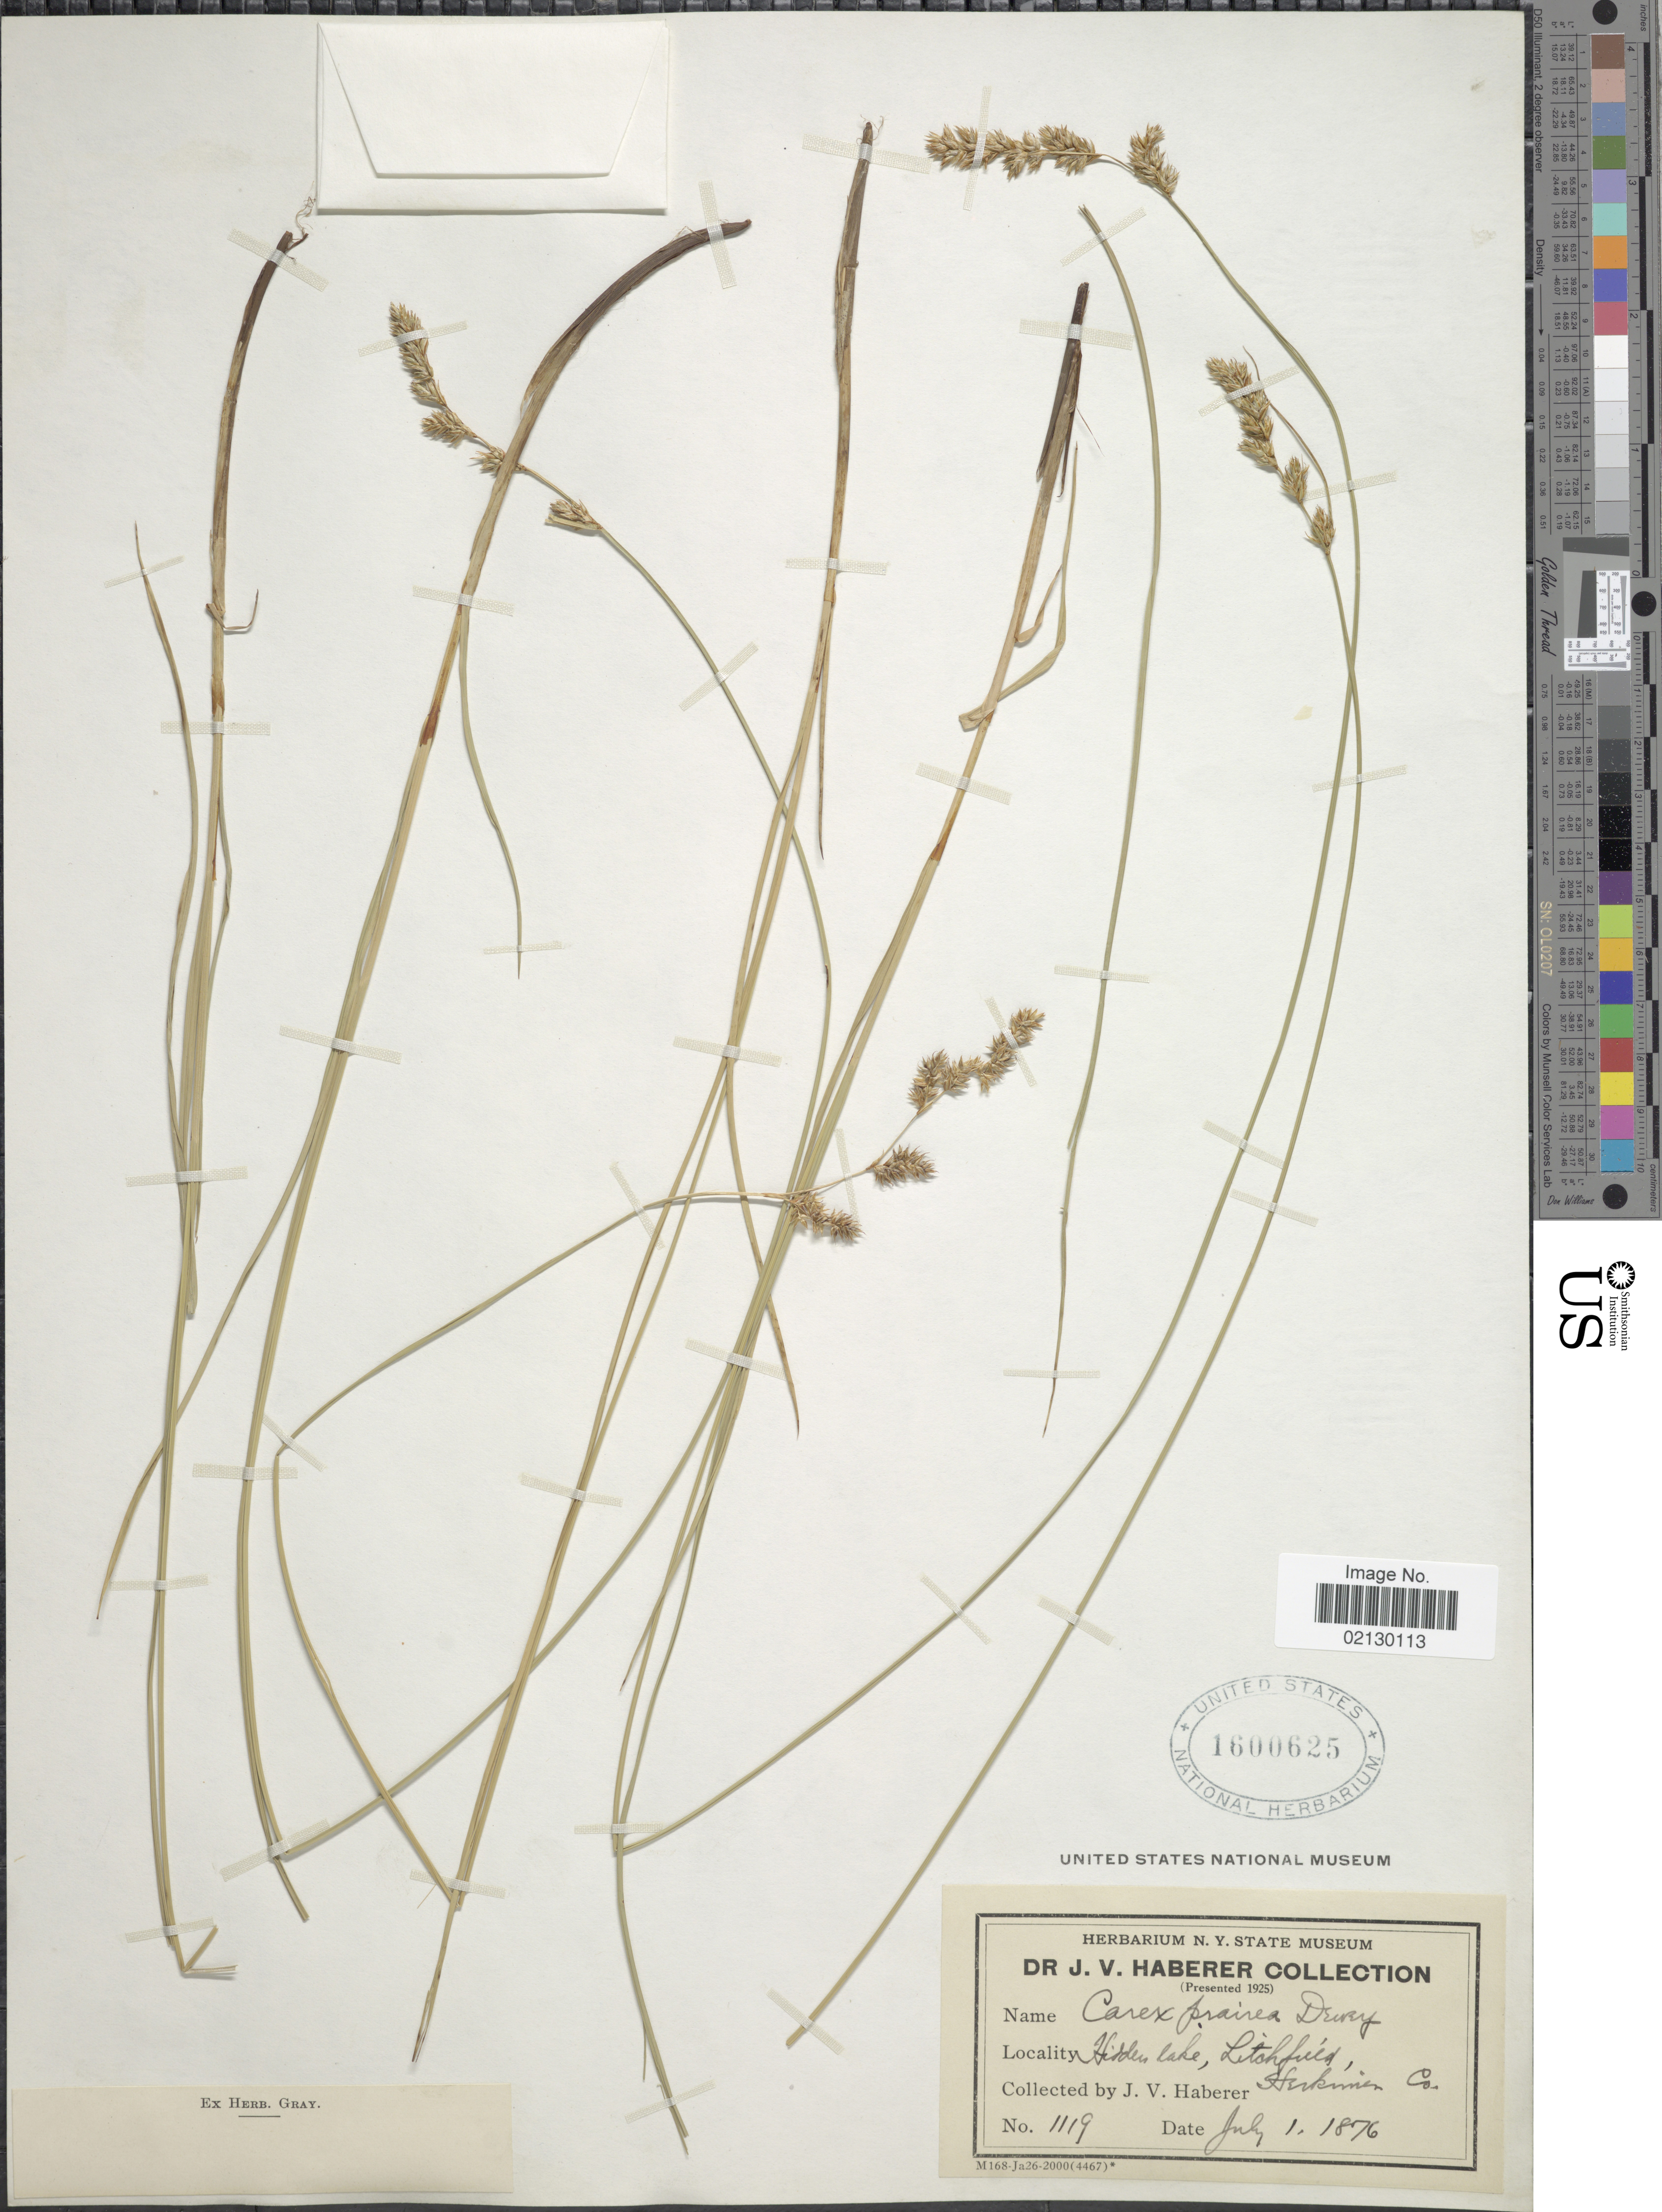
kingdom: Plantae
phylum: Tracheophyta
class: Liliopsida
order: Poales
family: Cyperaceae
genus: Carex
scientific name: Carex prairea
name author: Dewey ex Alph. Wood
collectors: J. V. Haberer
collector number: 1119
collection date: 1876-07-01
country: United States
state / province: New York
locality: Hidden Lake, Litchfield, Herkimer Co.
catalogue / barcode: US 1600625